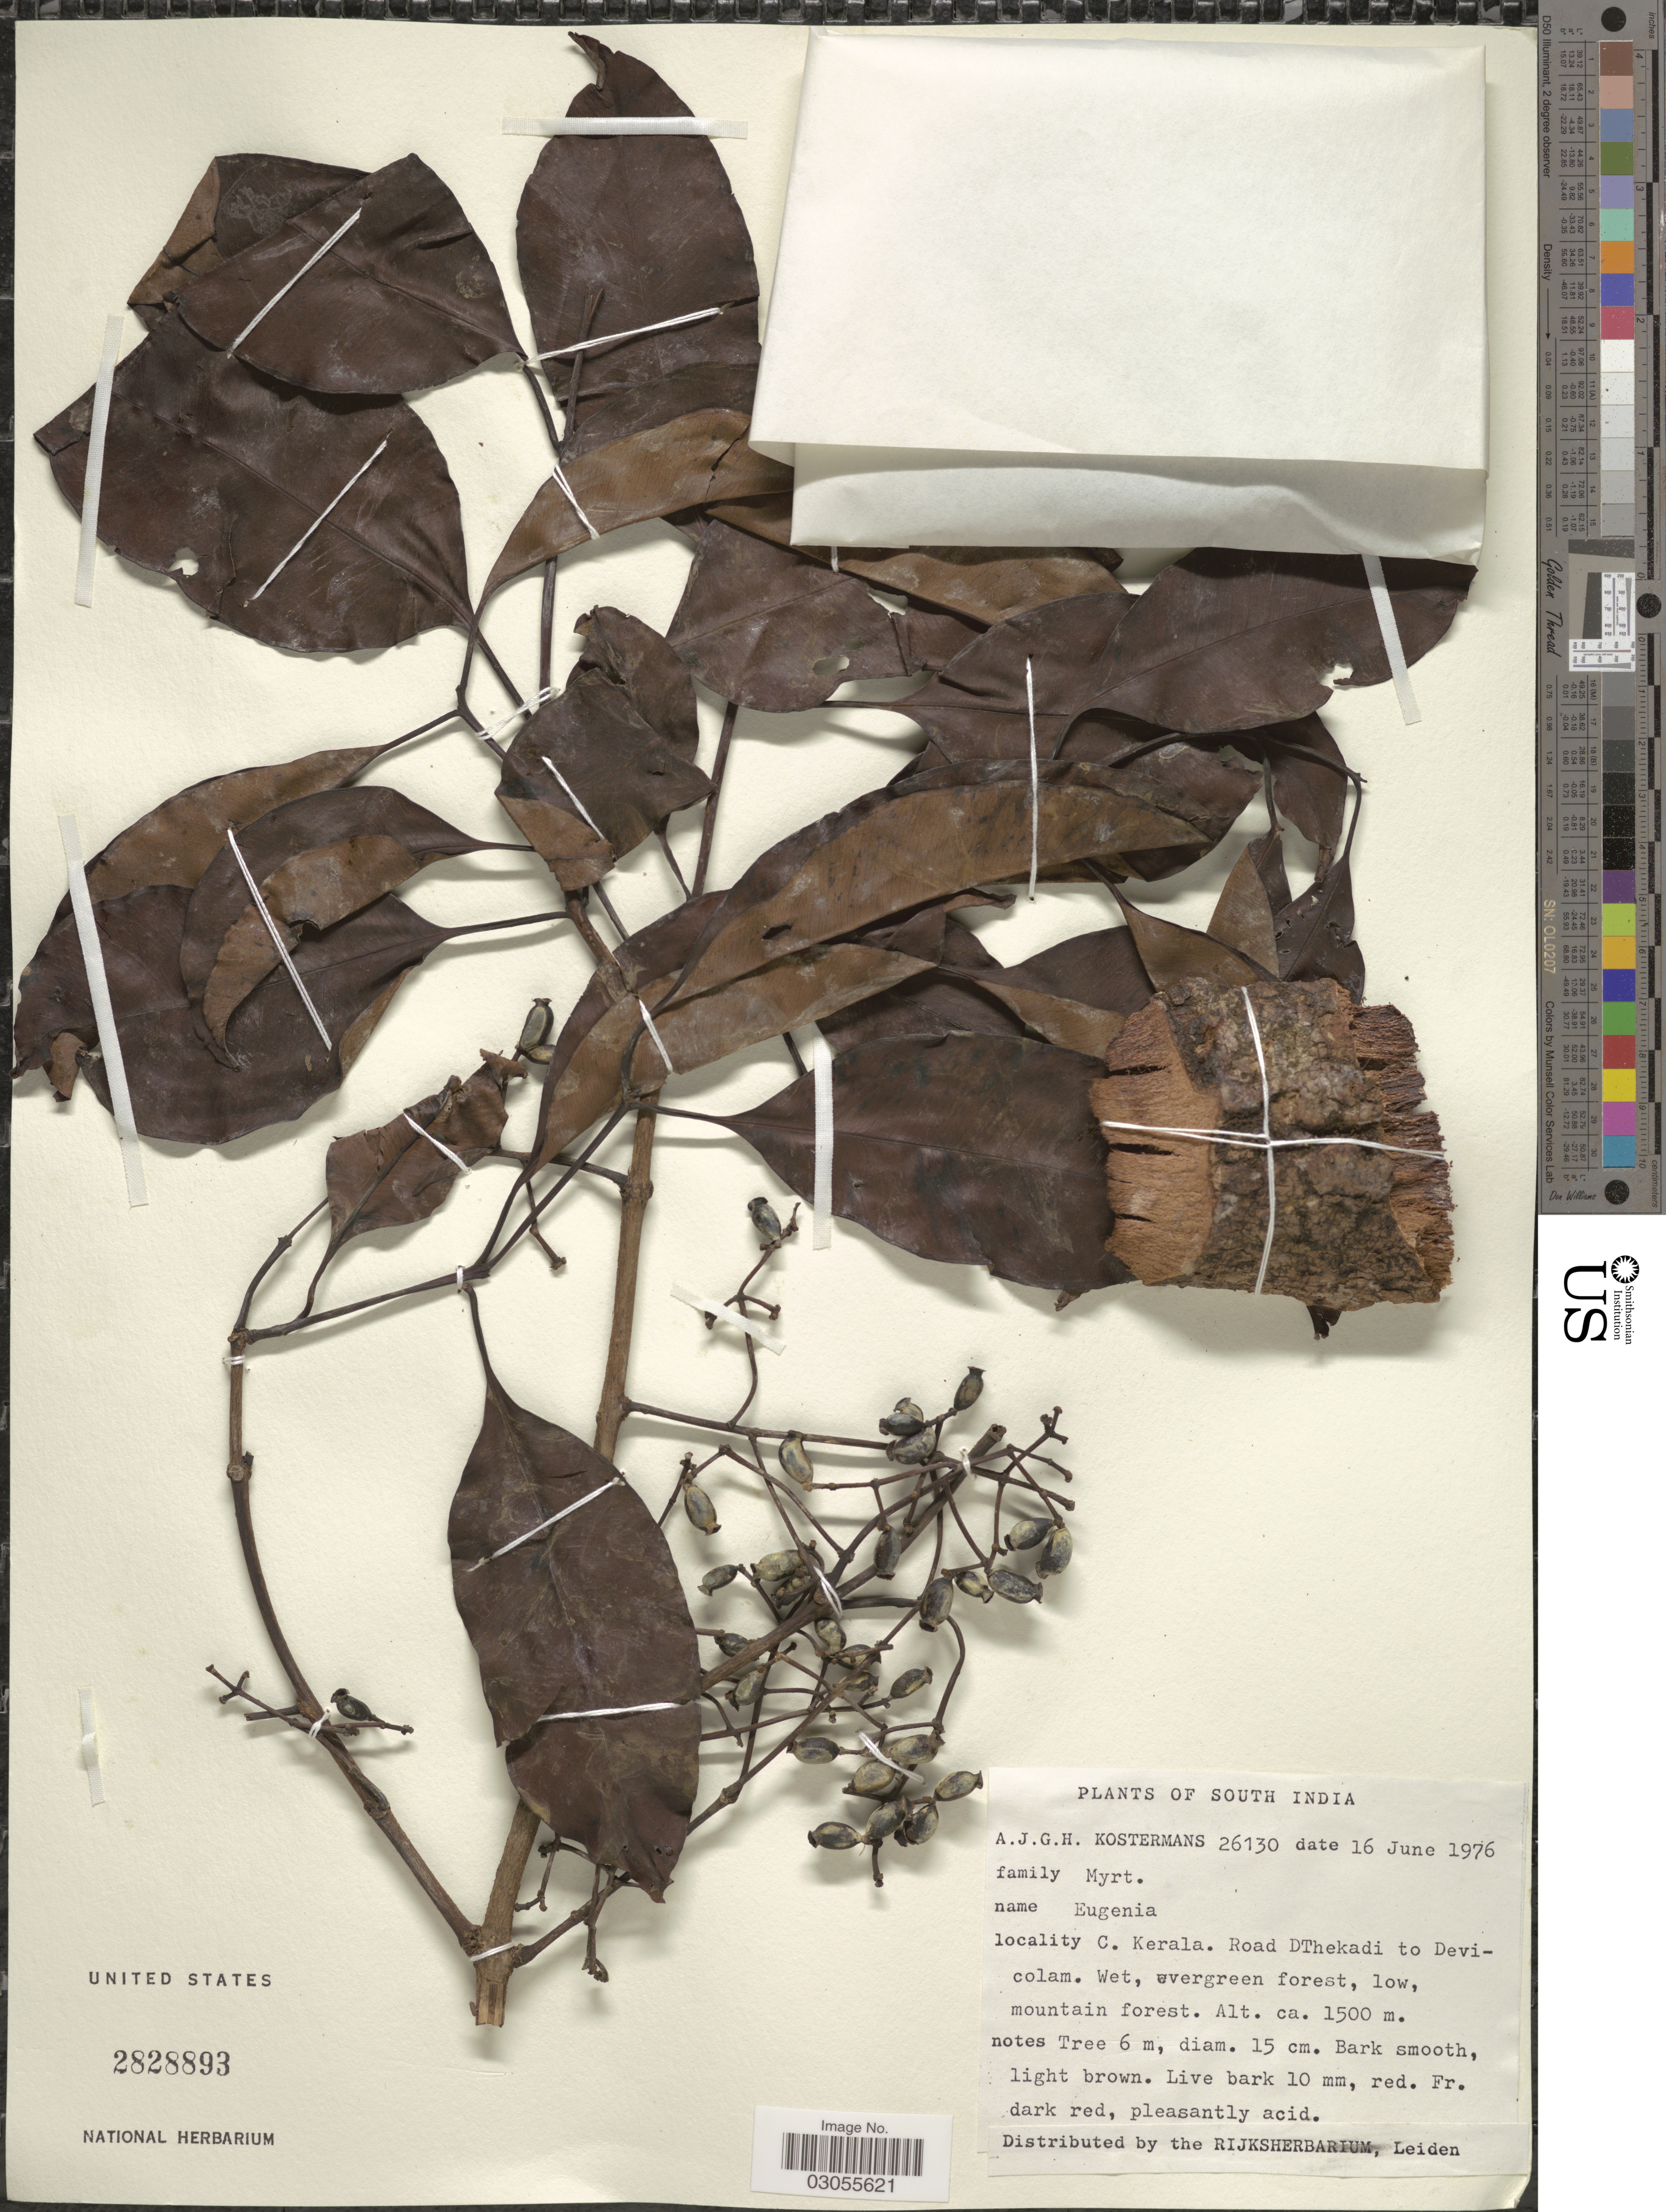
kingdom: Plantae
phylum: Tracheophyta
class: Magnoliopsida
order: Myrtales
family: Myrtaceae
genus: Syzygium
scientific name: Syzygium sp.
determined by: Strong, M. T., (US), Smithsonian Institution - National Museum of Natural History (UNITED STATES)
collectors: A. J. G. Kostermans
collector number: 26130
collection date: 1976-06-16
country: India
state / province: Kerala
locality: South India. C. Kerala. Road DThekadi to Devicolam.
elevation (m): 1500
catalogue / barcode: US 2828893